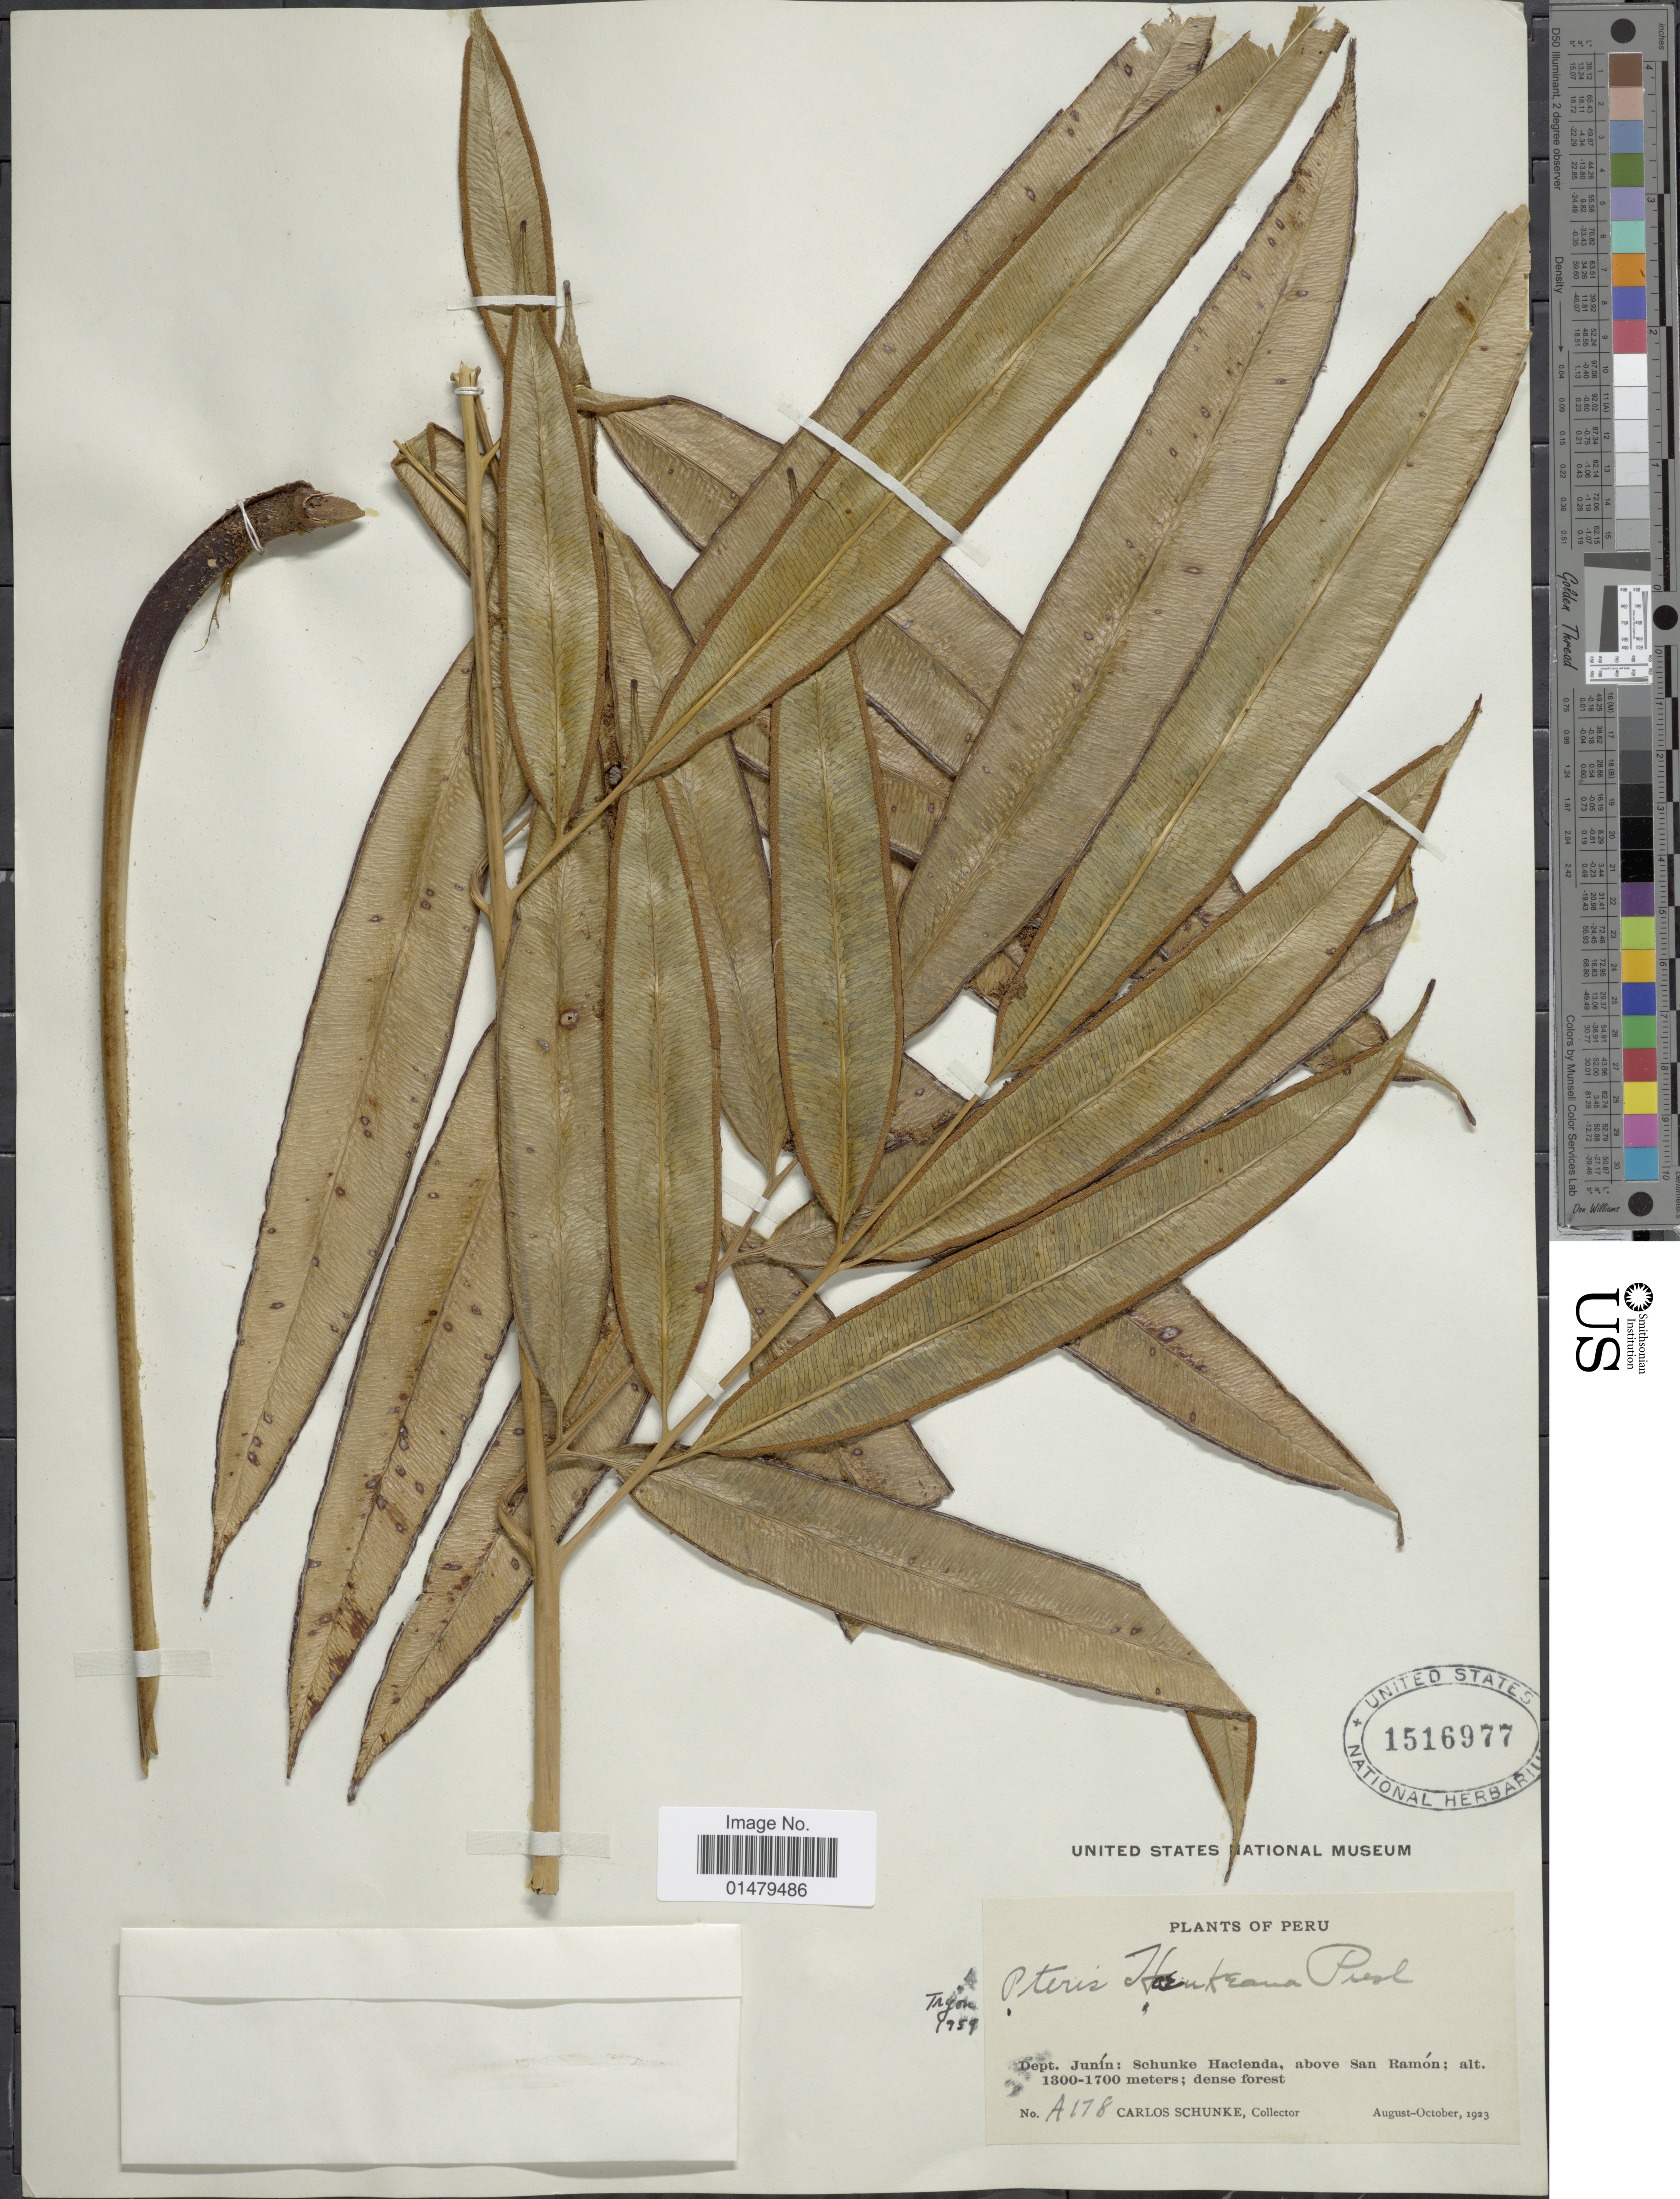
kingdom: Plantae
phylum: Tracheophyta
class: Polypodiopsida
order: Polypodiales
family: Pteridaceae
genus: Pteris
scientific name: Pteris haenkeana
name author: C. Presl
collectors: C. Schunke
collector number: A178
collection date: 1923-08/1923-10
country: Peru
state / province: Junín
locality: Dept. Junin: Schunke Hacienda, above San Ramon.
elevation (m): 1300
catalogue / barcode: US 1516977